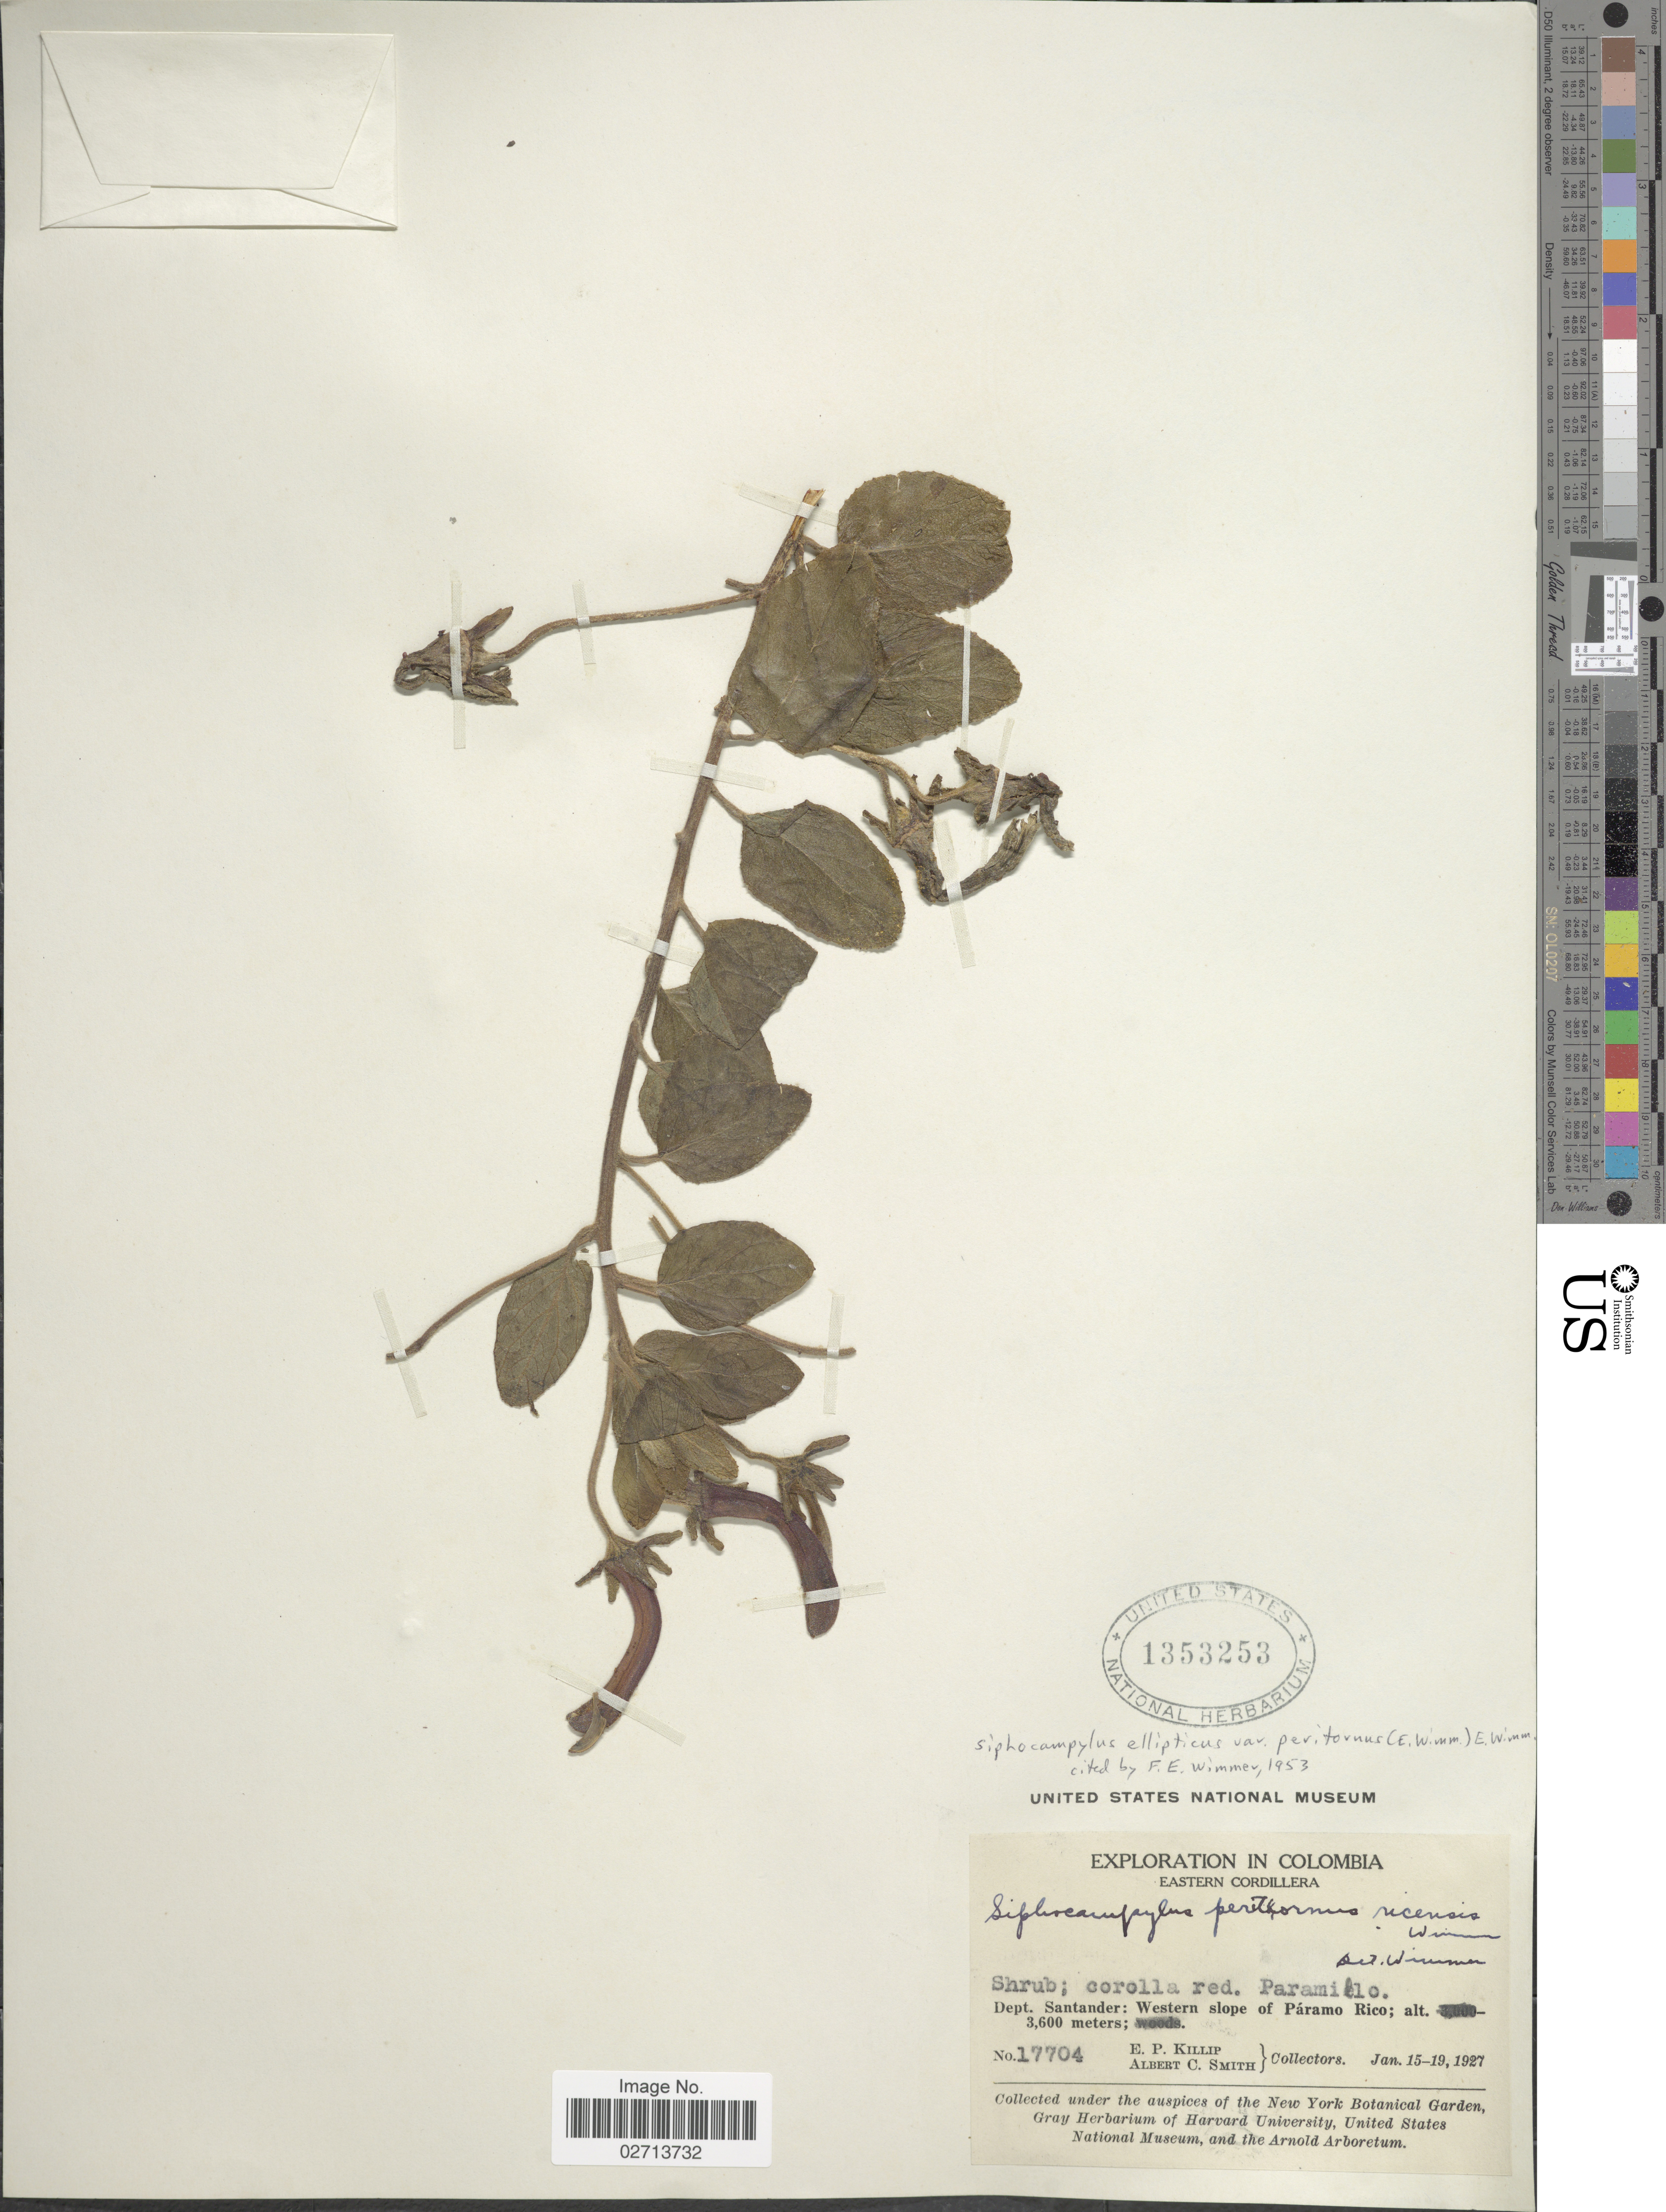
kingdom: Plantae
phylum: Tracheophyta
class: Magnoliopsida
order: Asterales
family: Campanulaceae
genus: Siphocampylus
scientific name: Siphocampylus ellipticus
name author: (Willd. ex Schult.) Vatke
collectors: E. P. Killip & A. C. Smith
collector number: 17704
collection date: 1927-01-15/1927-01-19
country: Colombia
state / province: Santander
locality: Eastern Cordillera, Dept. Santander: Western slope of Páramo Rico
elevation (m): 3600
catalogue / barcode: US 1353253